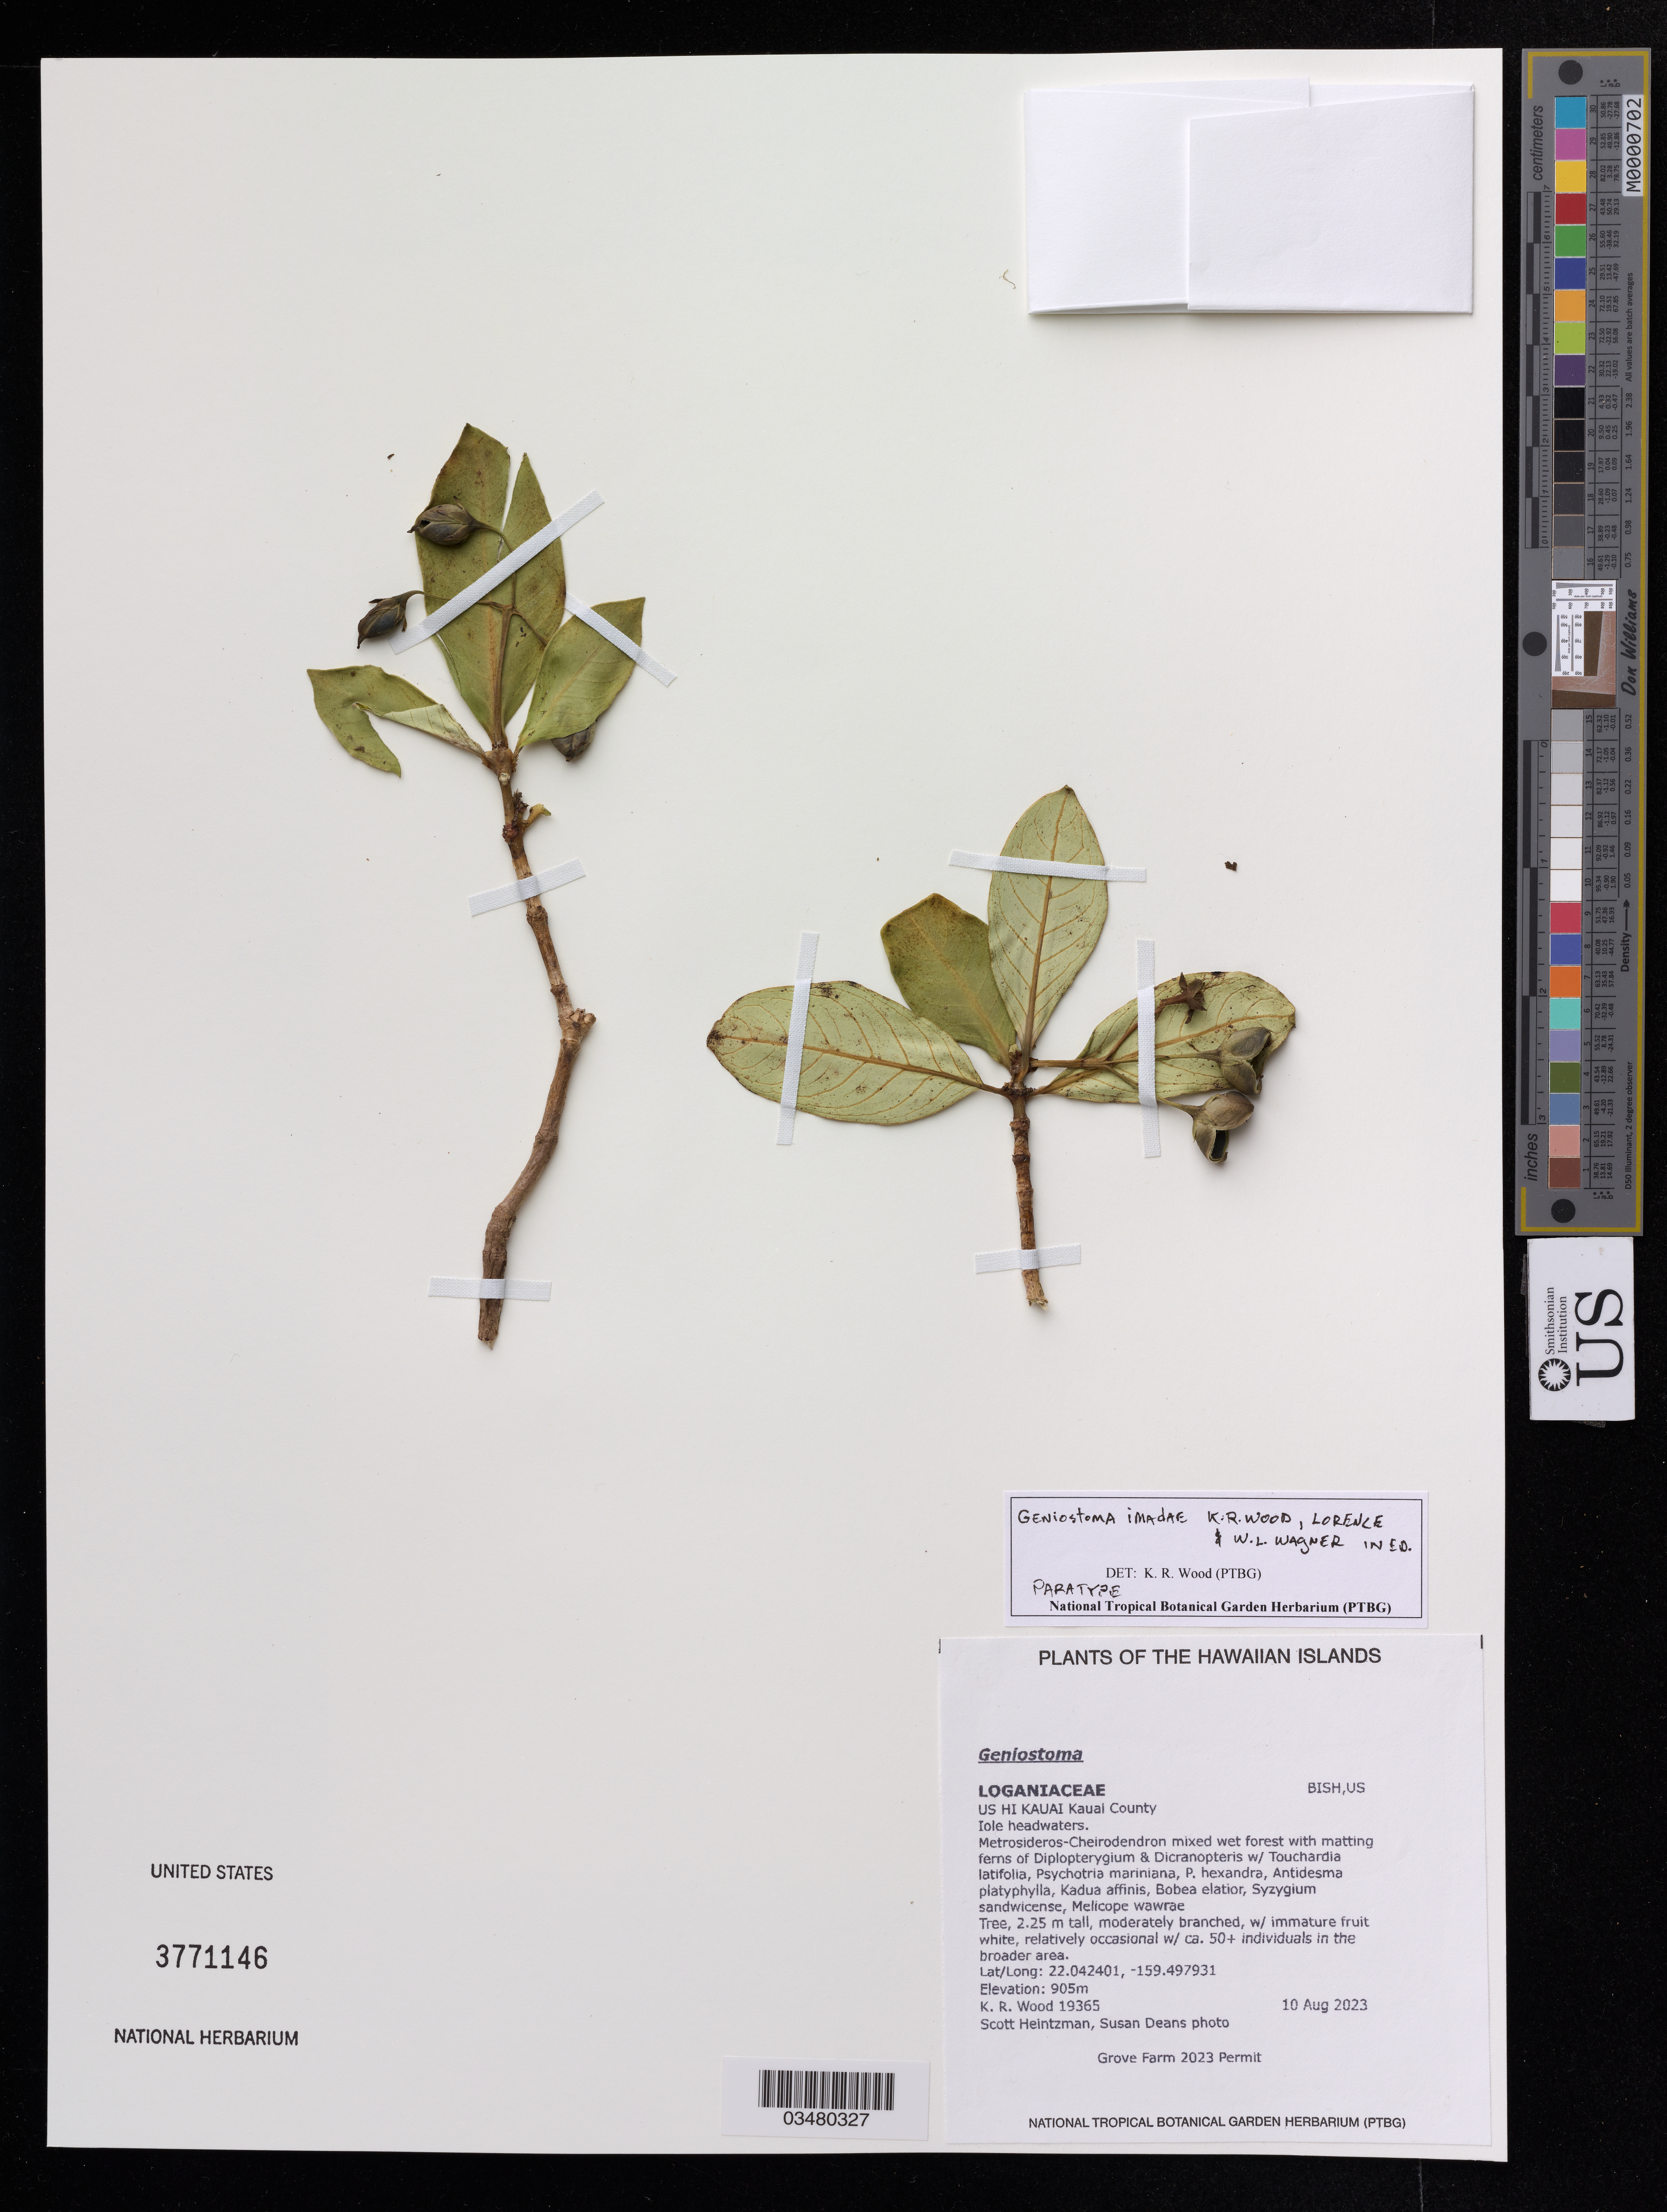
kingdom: Plantae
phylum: Tracheophyta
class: Magnoliopsida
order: Gentianales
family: Loganiaceae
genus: Geniostoma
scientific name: Geniostoma imadae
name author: K.R. Wood et al.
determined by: Wood, Kenneth R.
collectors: K. R. Wood, S. Heintzman & S. Deans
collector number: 19365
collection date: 2023-08-10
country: United States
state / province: Hawaii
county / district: Kauai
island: Kaua'i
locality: Kauai County, Iole headwaters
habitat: Mixed wet forest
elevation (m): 905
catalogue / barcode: US 3771146